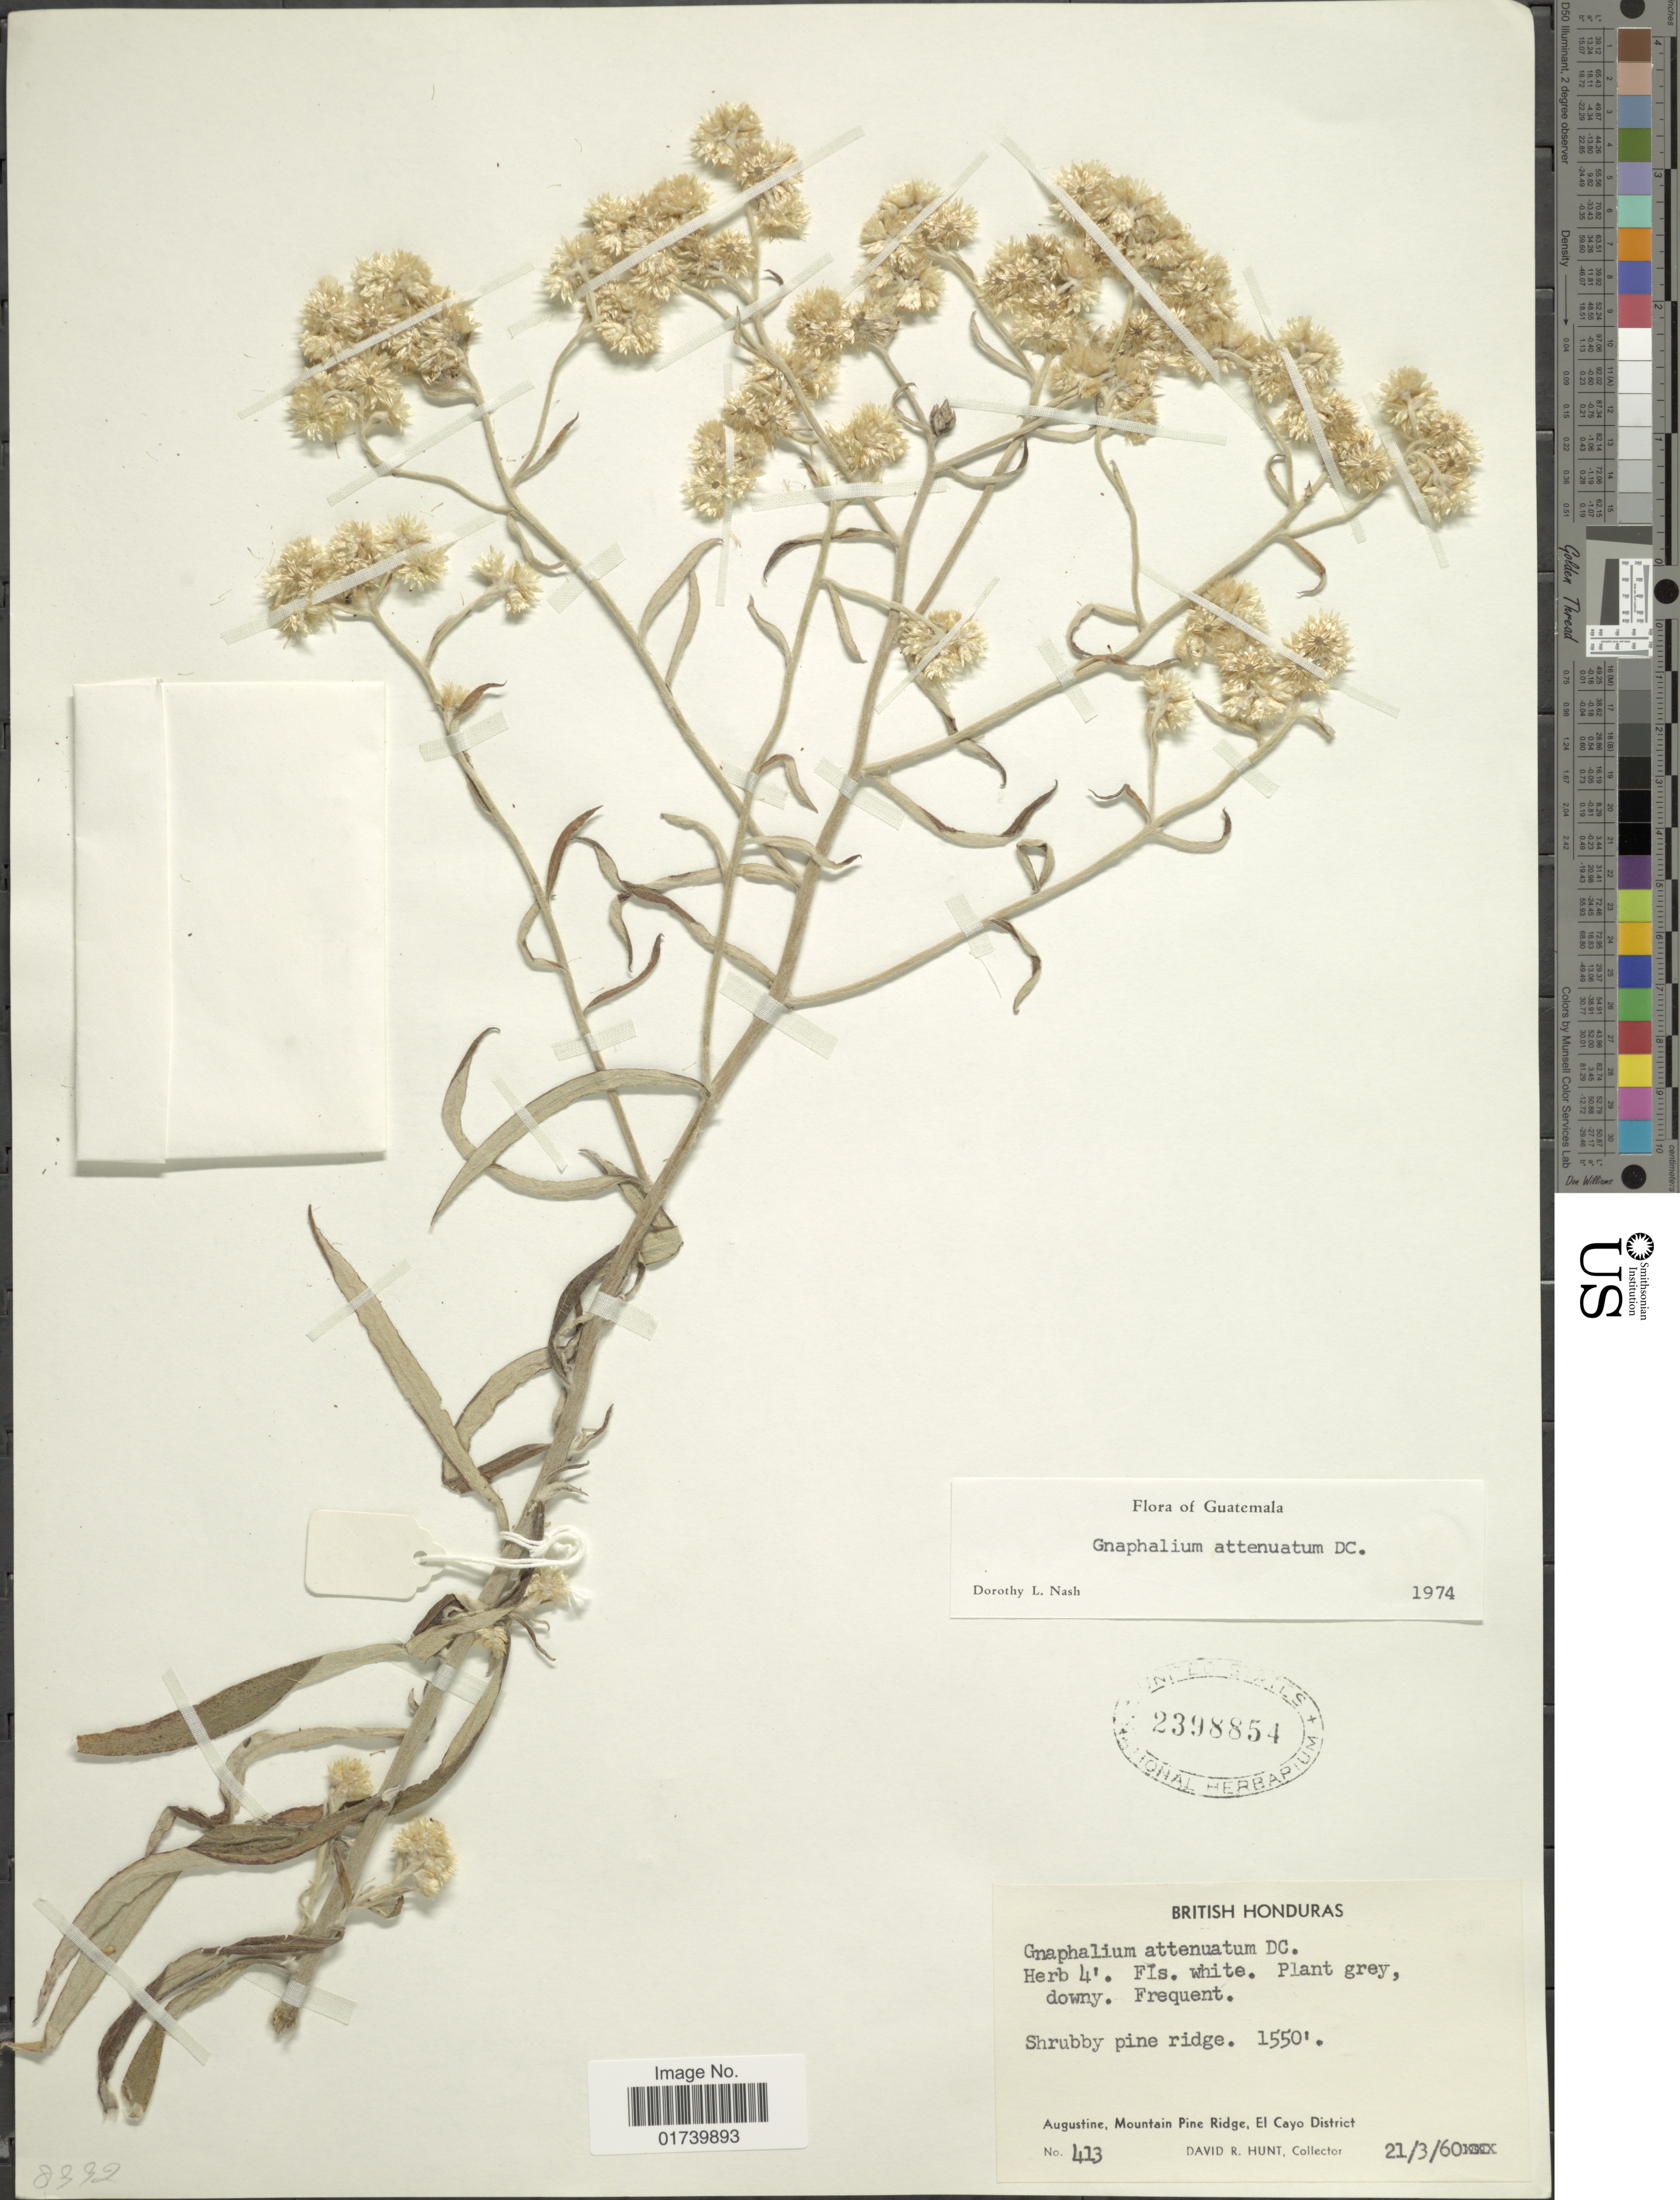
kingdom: Plantae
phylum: Tracheophyta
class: Magnoliopsida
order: Asterales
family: Asteraceae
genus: Pseudognaphalium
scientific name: Pseudognaphalium attenuatum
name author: (DC.) Anderb.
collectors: D. R. Hunt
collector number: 413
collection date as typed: Transcribed d/m/y: 21/3/60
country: Belize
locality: British Honduras, Augustine, Mountain Pine Ridge, El Cayo District.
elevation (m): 472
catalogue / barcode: US 2398854